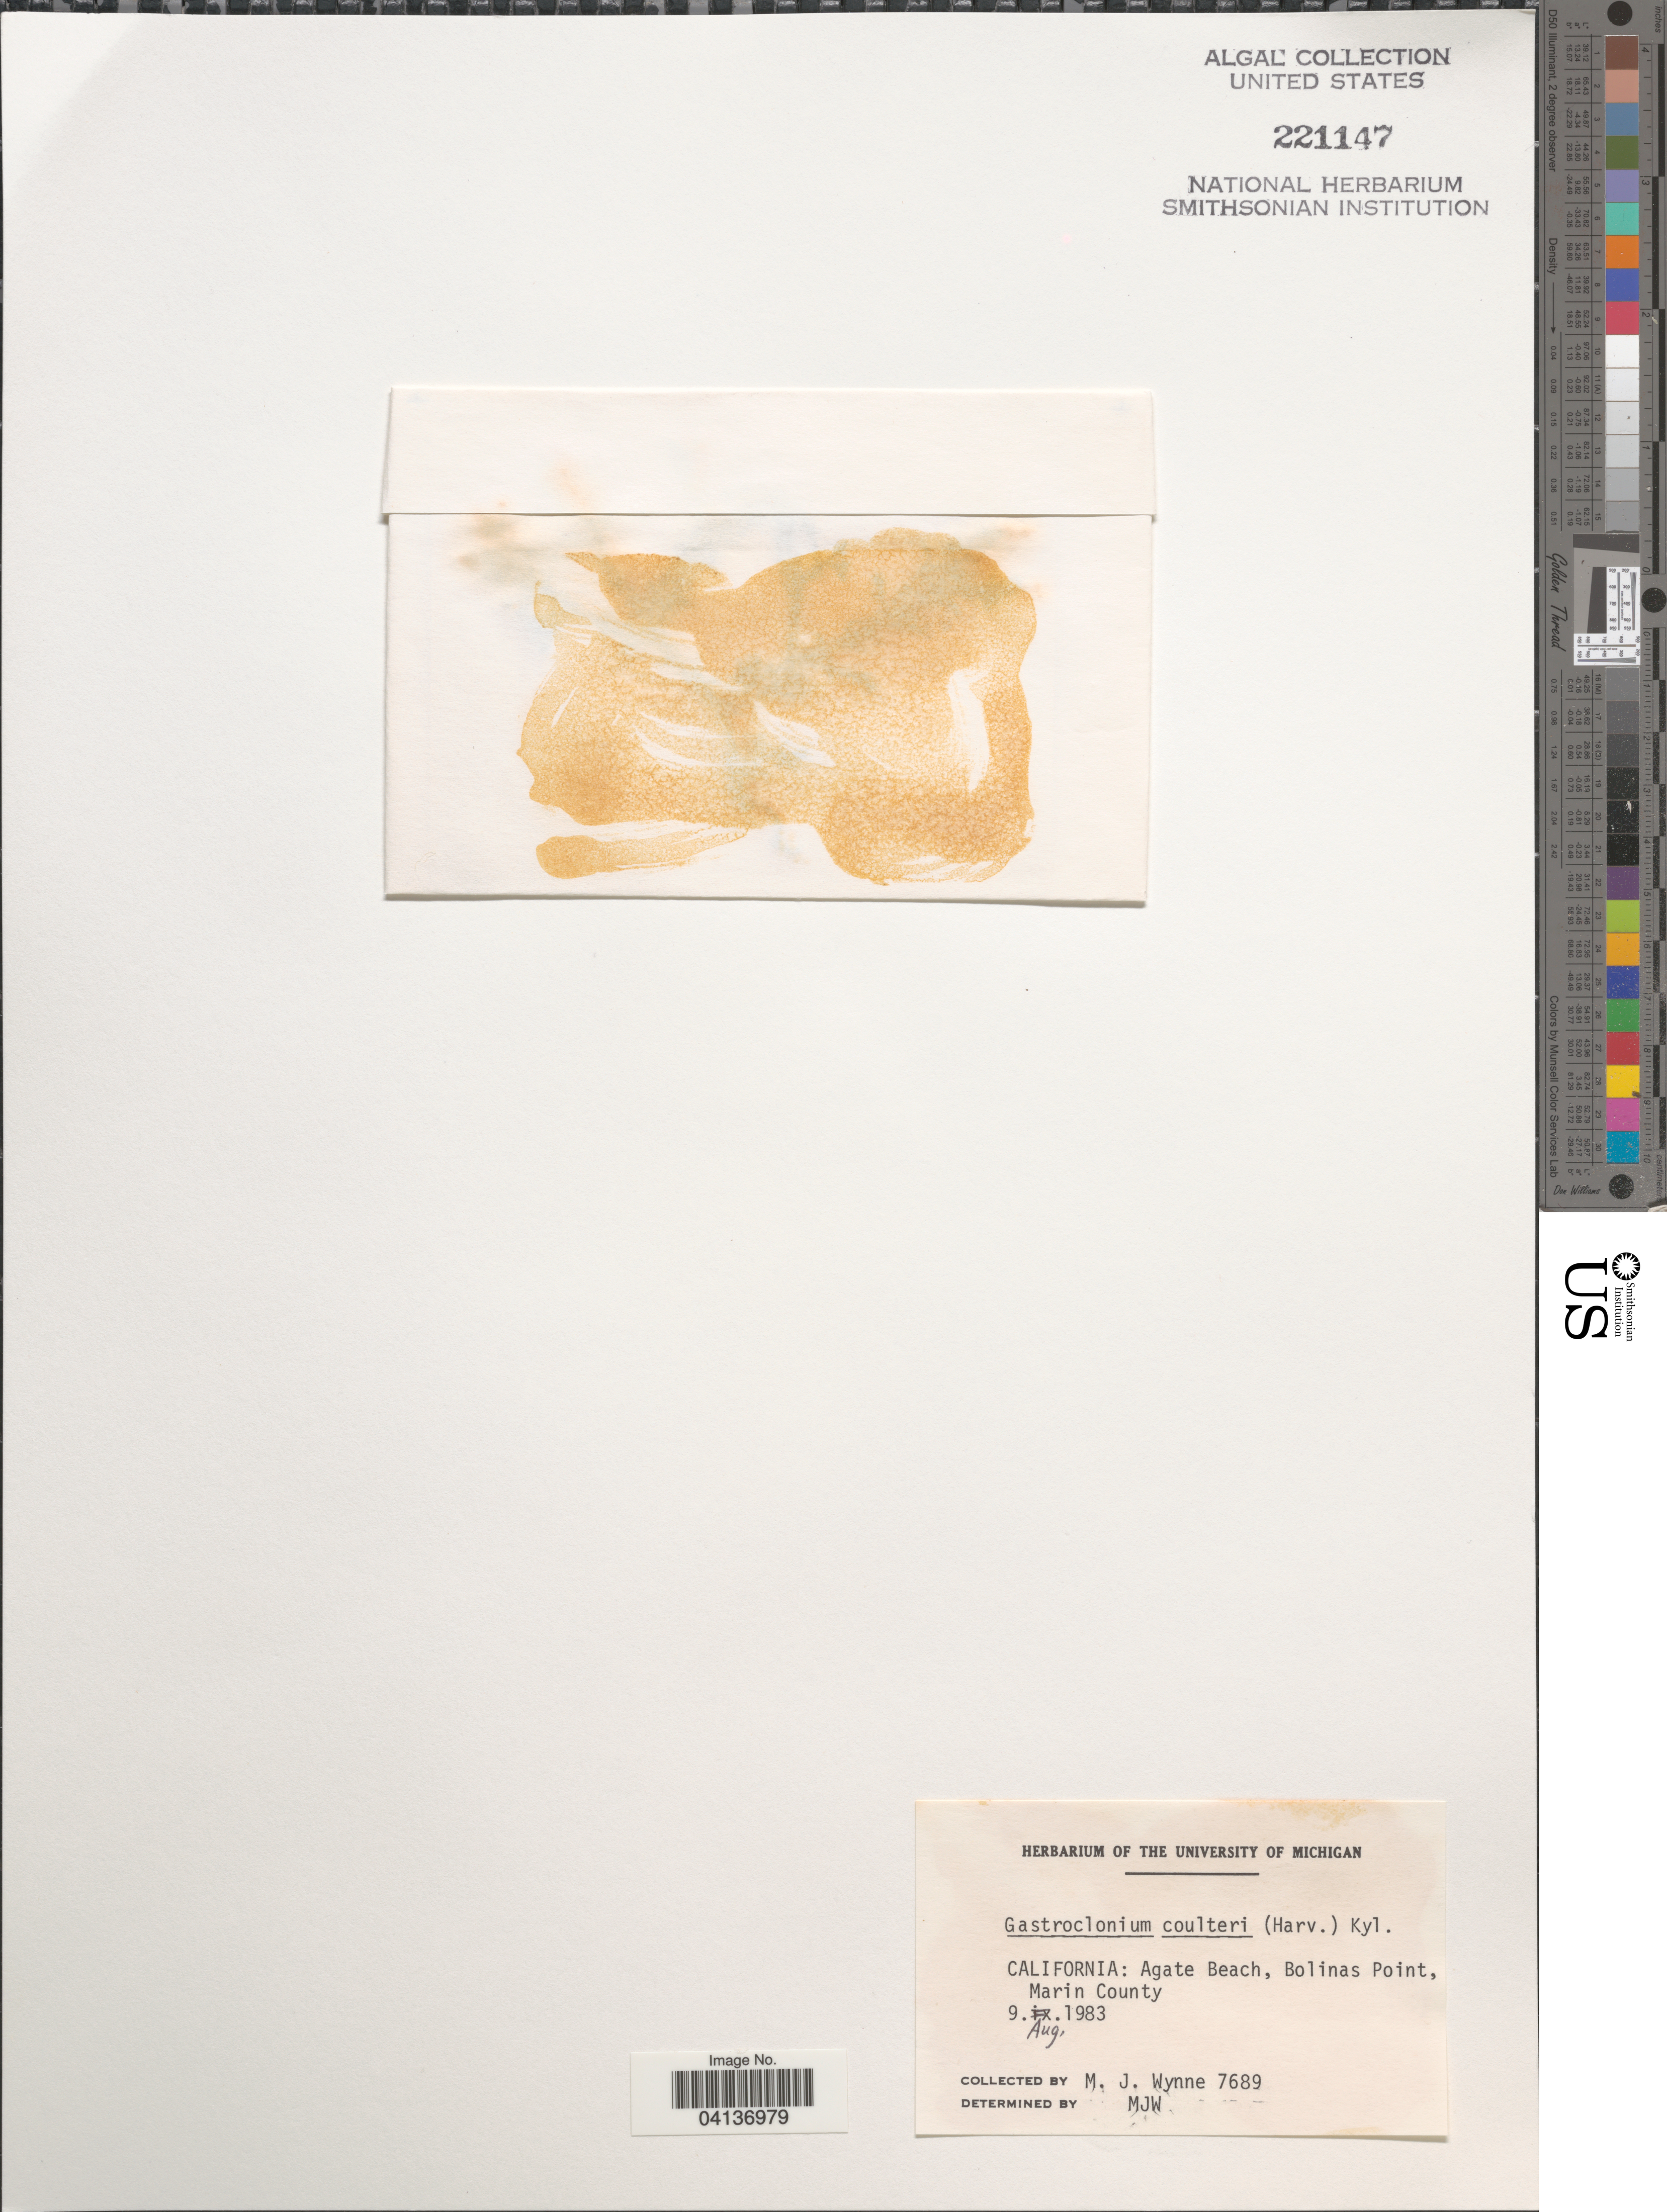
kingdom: Plantae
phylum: Rhodophyta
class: Florideophyceae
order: Rhodymeniales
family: Champiaceae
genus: Gastroclonium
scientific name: Gastroclonium coulteri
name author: (Harv.) Kylin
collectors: M.J. Wynne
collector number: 7689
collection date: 1983-08-09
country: United States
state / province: California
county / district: Marin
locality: Agate Beach, Bolinas Point, Marin County.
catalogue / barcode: US 221147